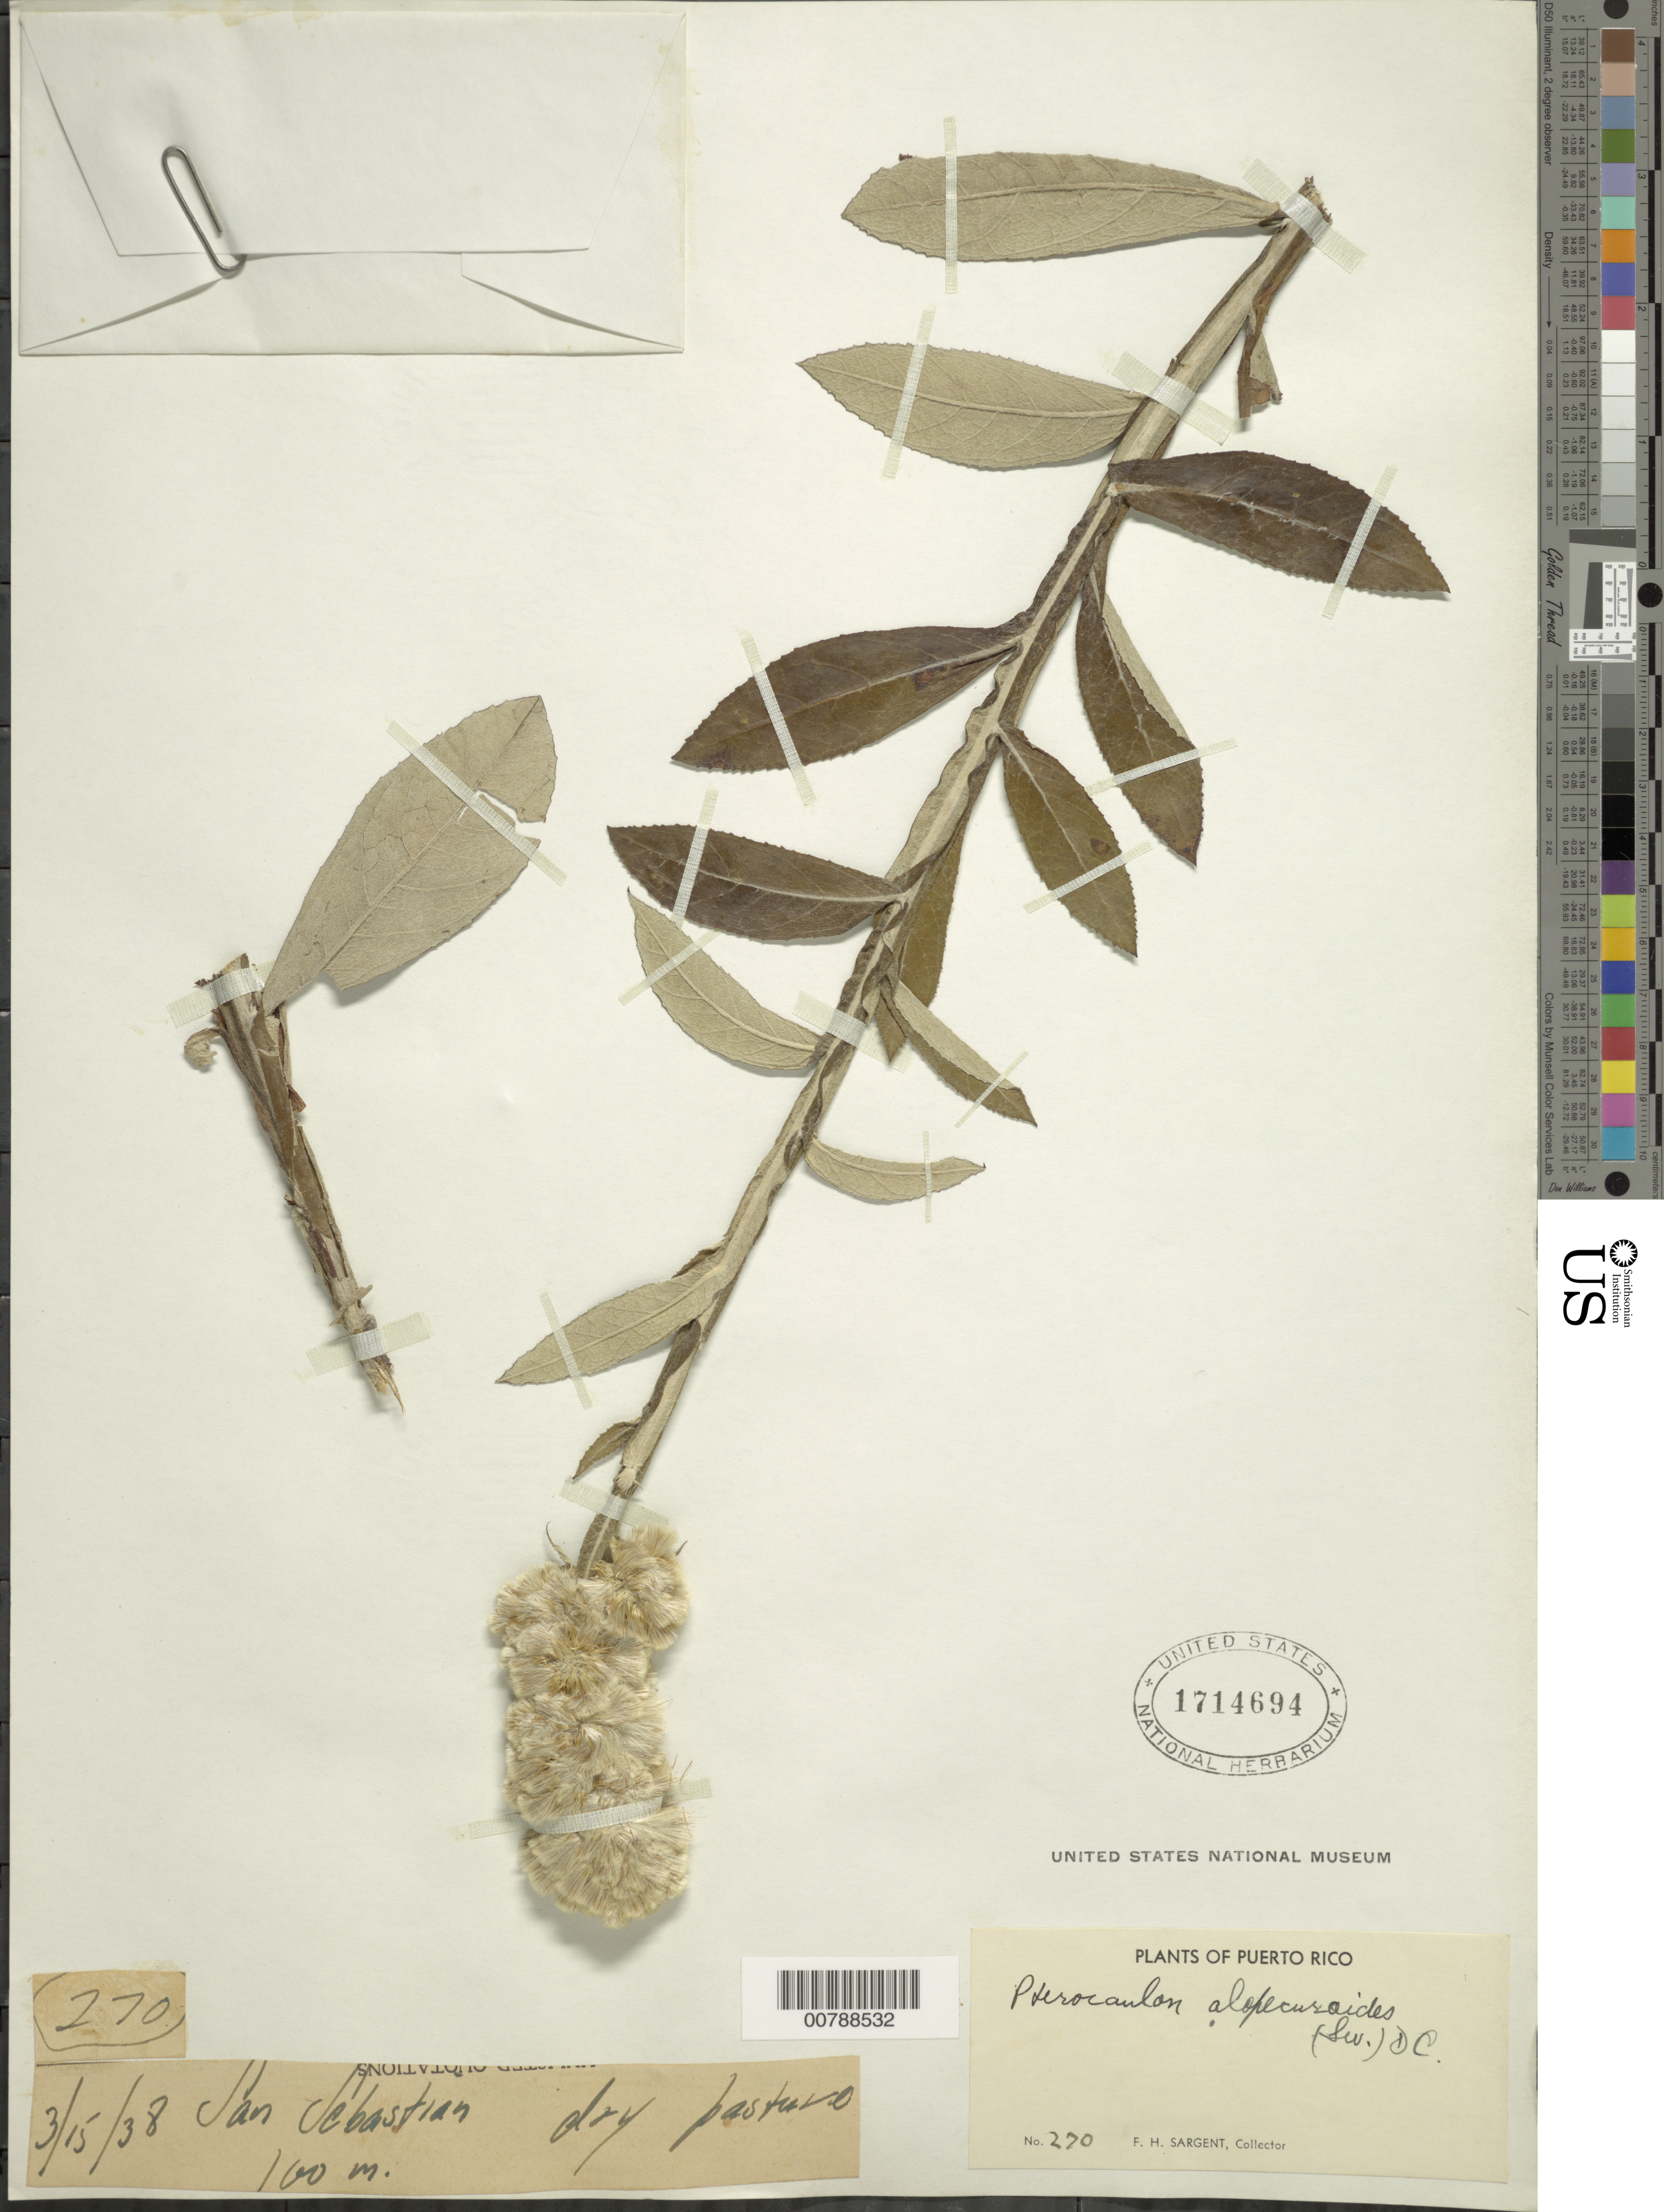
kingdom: Plantae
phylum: Tracheophyta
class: Magnoliopsida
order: Asterales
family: Asteraceae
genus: Pterocaulon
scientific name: Pterocaulon alopecuroides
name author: (Lam.) DC.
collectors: F. H. Sargent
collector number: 270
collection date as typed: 1935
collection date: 1935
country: Puerto Rico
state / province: San Sebastián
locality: San Sebastian, dry pastures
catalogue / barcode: US 1714694